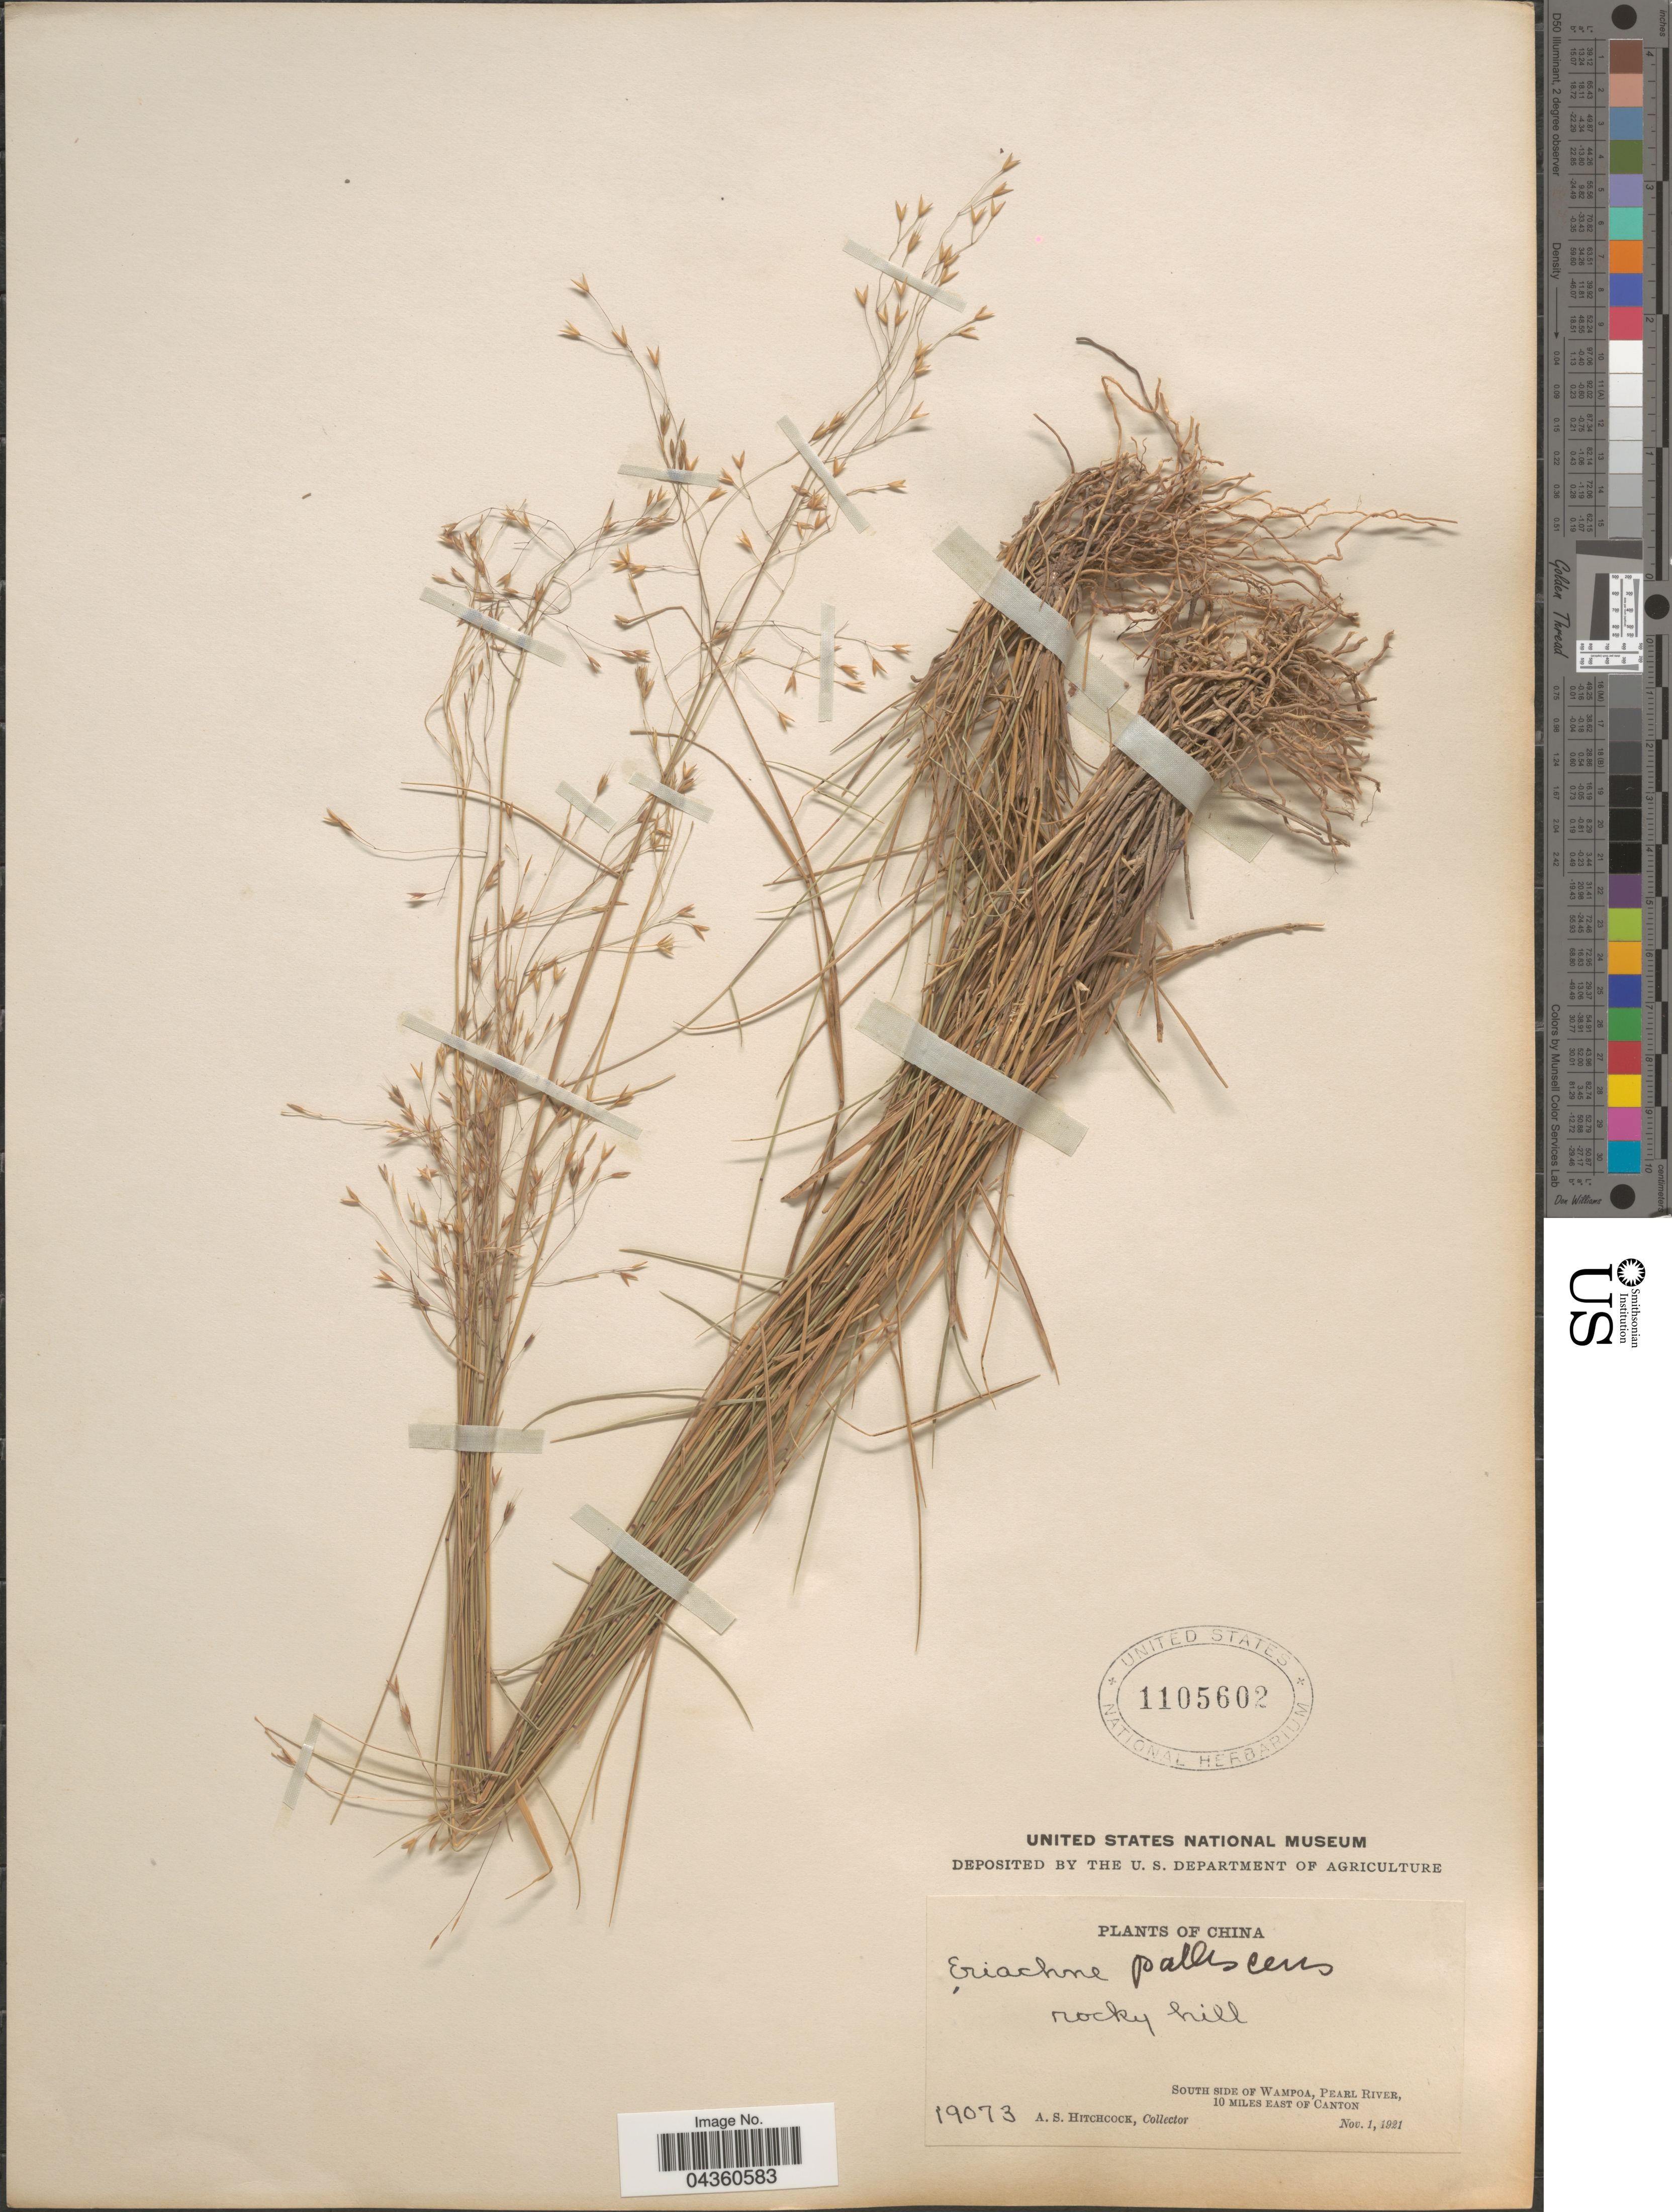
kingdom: Plantae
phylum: Tracheophyta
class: Liliopsida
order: Poales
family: Poaceae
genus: Eriachne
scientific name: Eriachne pallescens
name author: R. Br.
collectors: A. S. Hitchcock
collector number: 19073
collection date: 1921-11-01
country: China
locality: Rocky hill. South side of Wampoa, Pearl River, 10 miles east of Canton.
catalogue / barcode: US 1105602